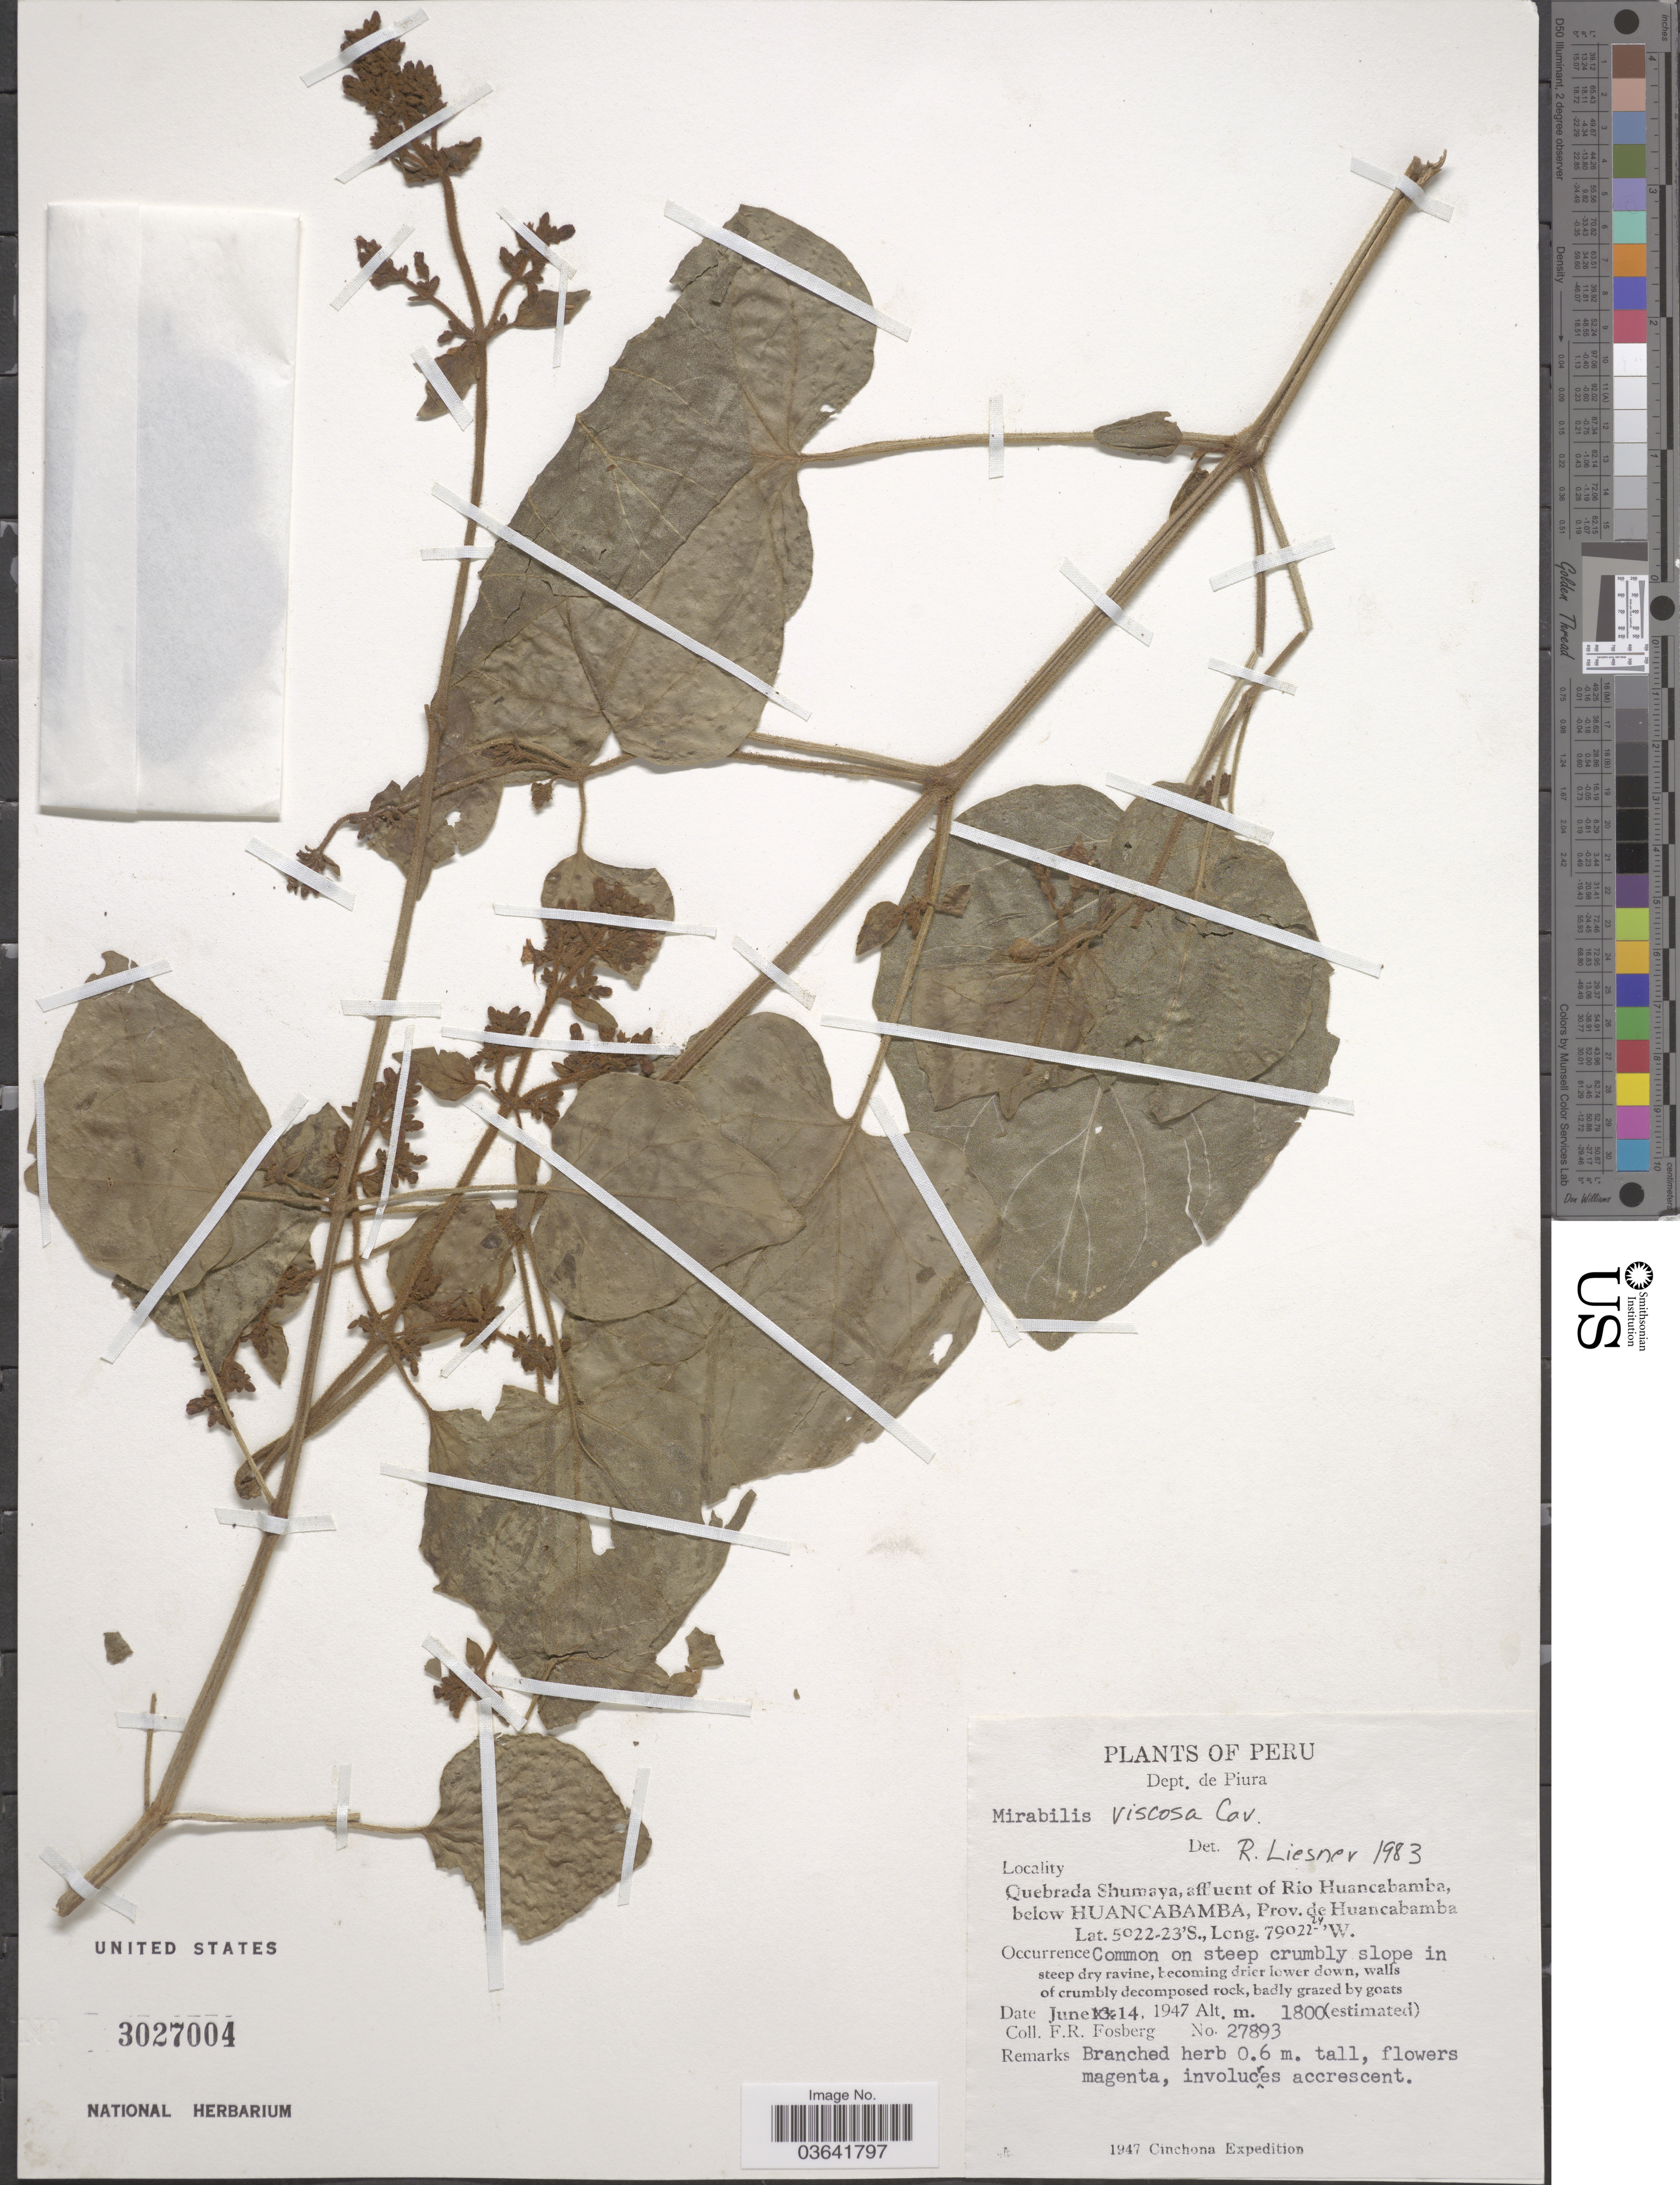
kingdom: Plantae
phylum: Tracheophyta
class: Magnoliopsida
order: Caryophyllales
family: Nyctaginaceae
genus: Mirabilis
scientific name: Mirabilis viscosa var. viscosa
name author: Cav.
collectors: F. R. Fosberg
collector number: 27893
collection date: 1947-06-14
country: Peru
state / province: Piura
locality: Dept. de Piura, Quebrada Shumaya, affluent of Rio Huancabamba, below Huancabamba, Prov. de Huancabamba.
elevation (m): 1800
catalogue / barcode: US 3027004